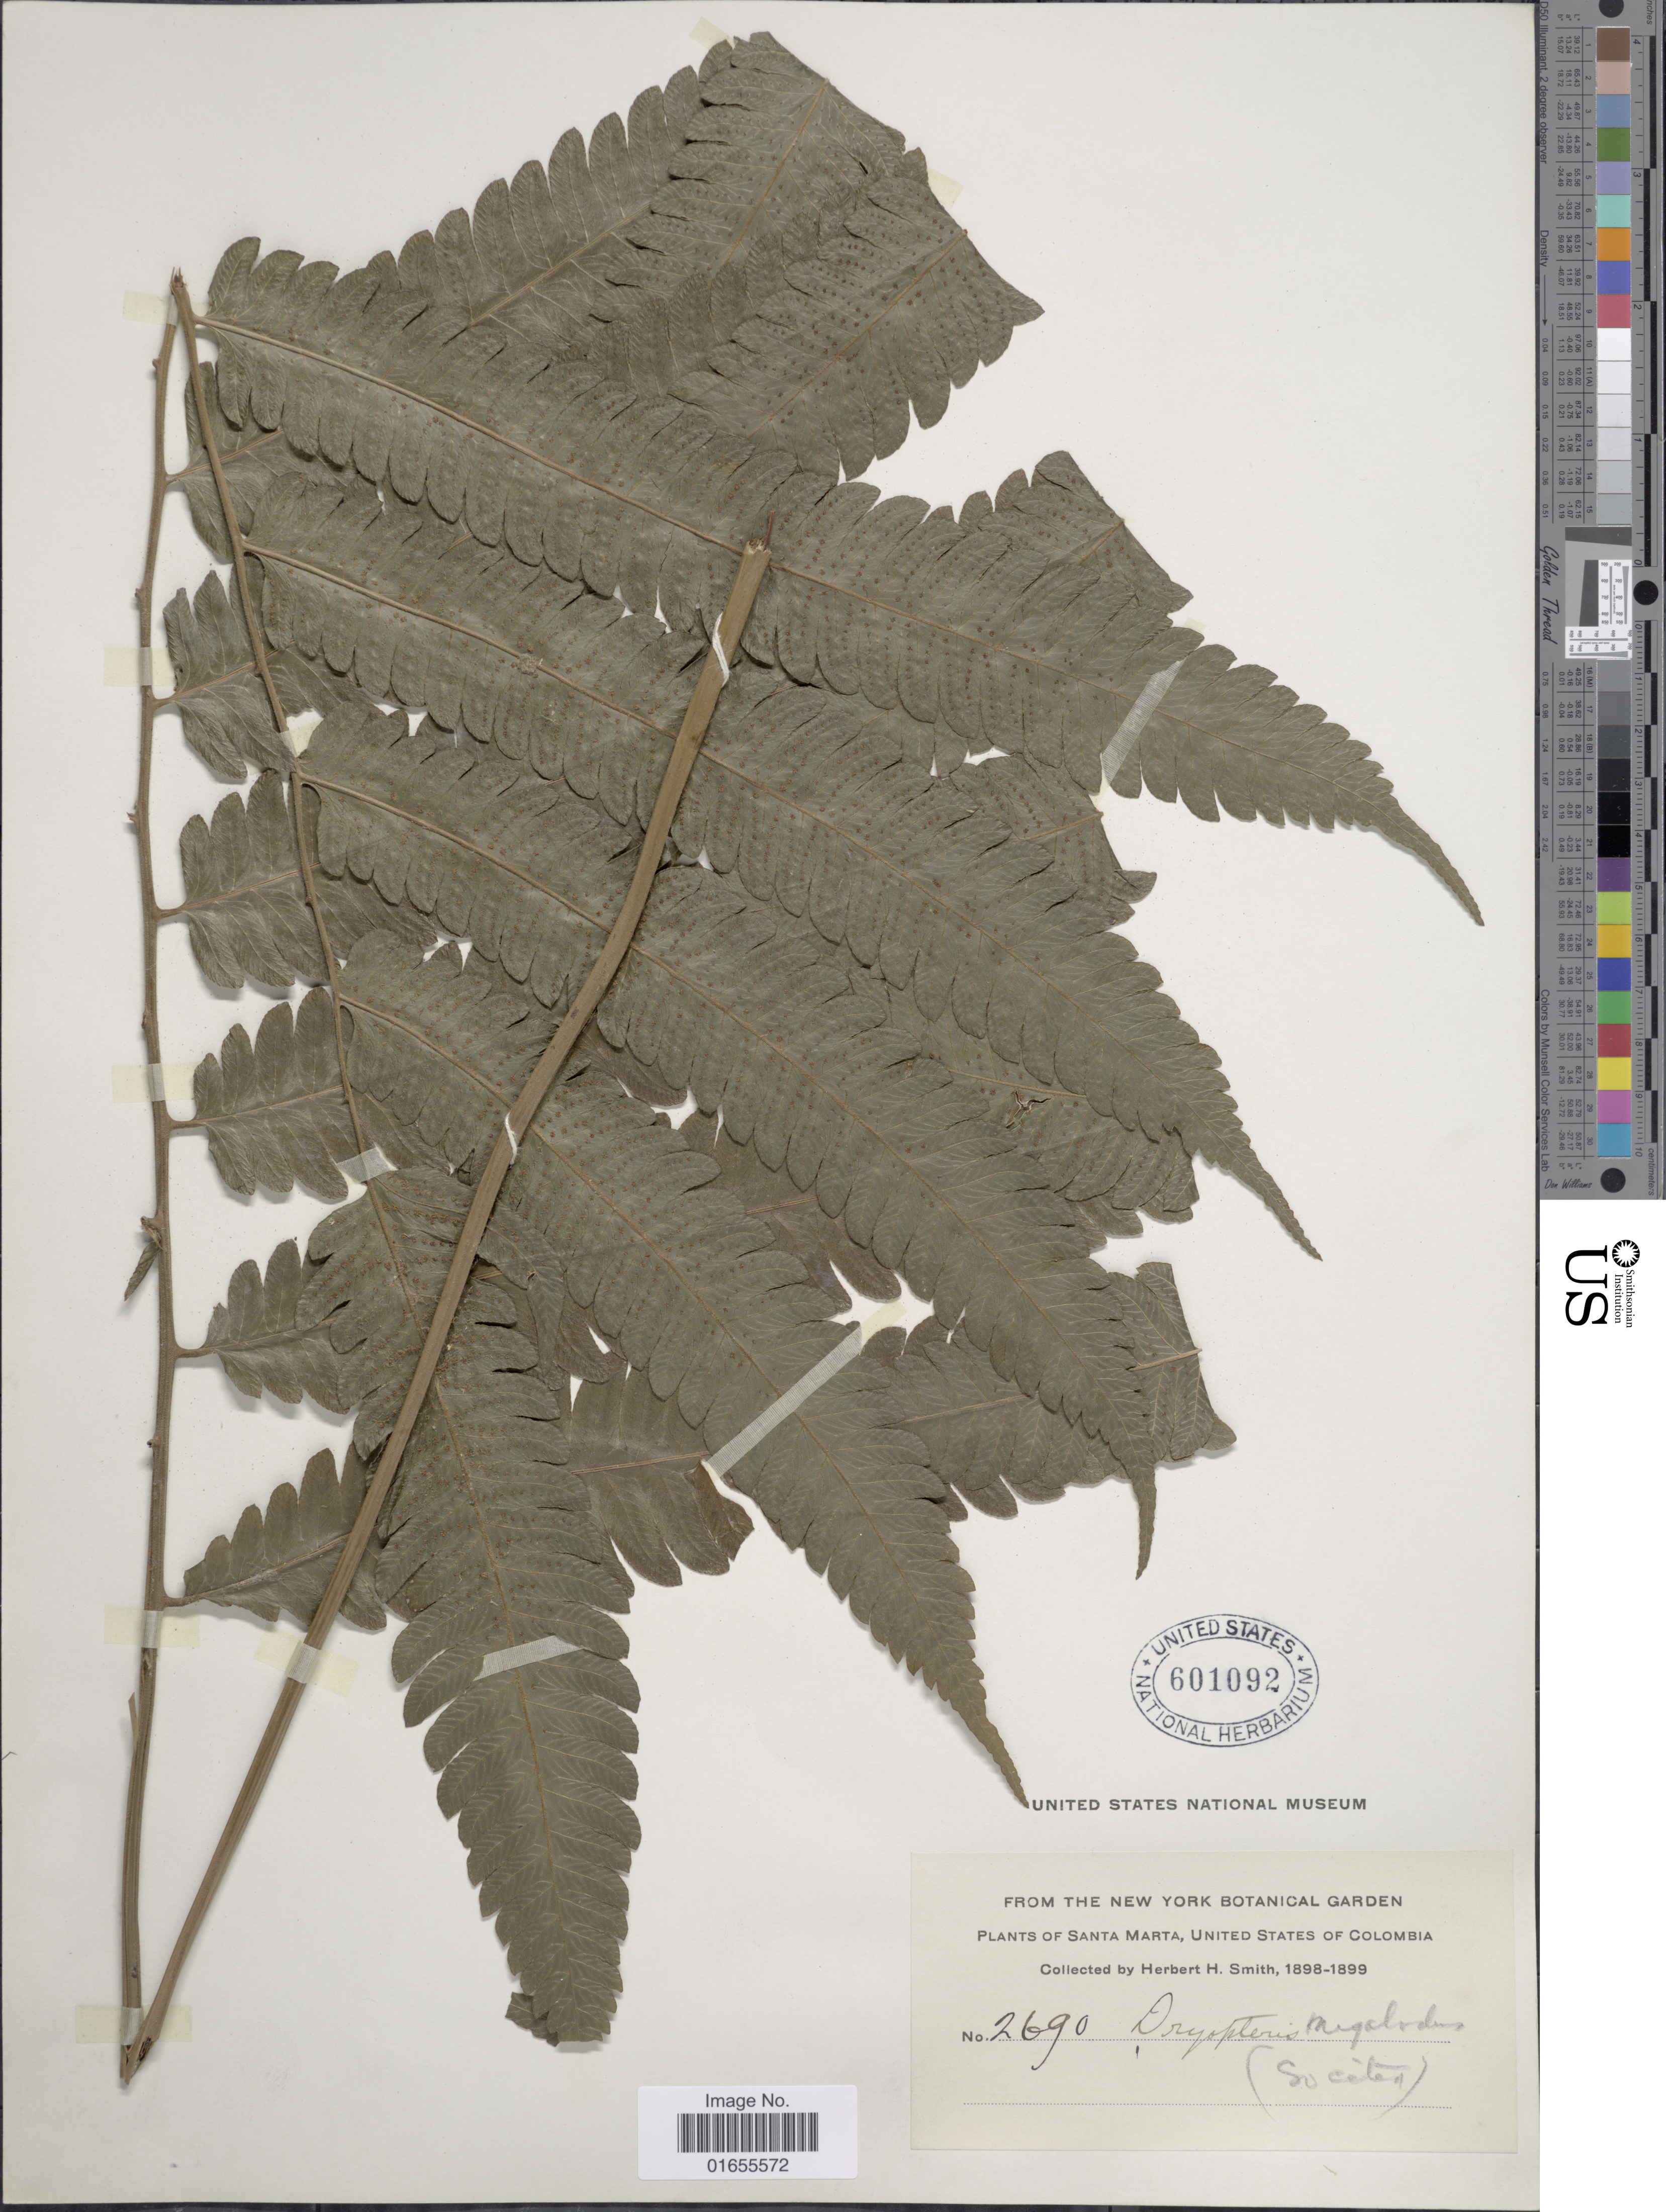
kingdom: Plantae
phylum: Tracheophyta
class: Polypodiopsida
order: Polypodiales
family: Thelypteridaceae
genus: Goniopteris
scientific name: Goniopteris pennata (Poir.) comb. nov., ined 2015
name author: (Poir.)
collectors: Herbert H. Smith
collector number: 2690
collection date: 1898/1899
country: Colombia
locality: Santa Marta. Unites States of Colombia.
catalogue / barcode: US 601092